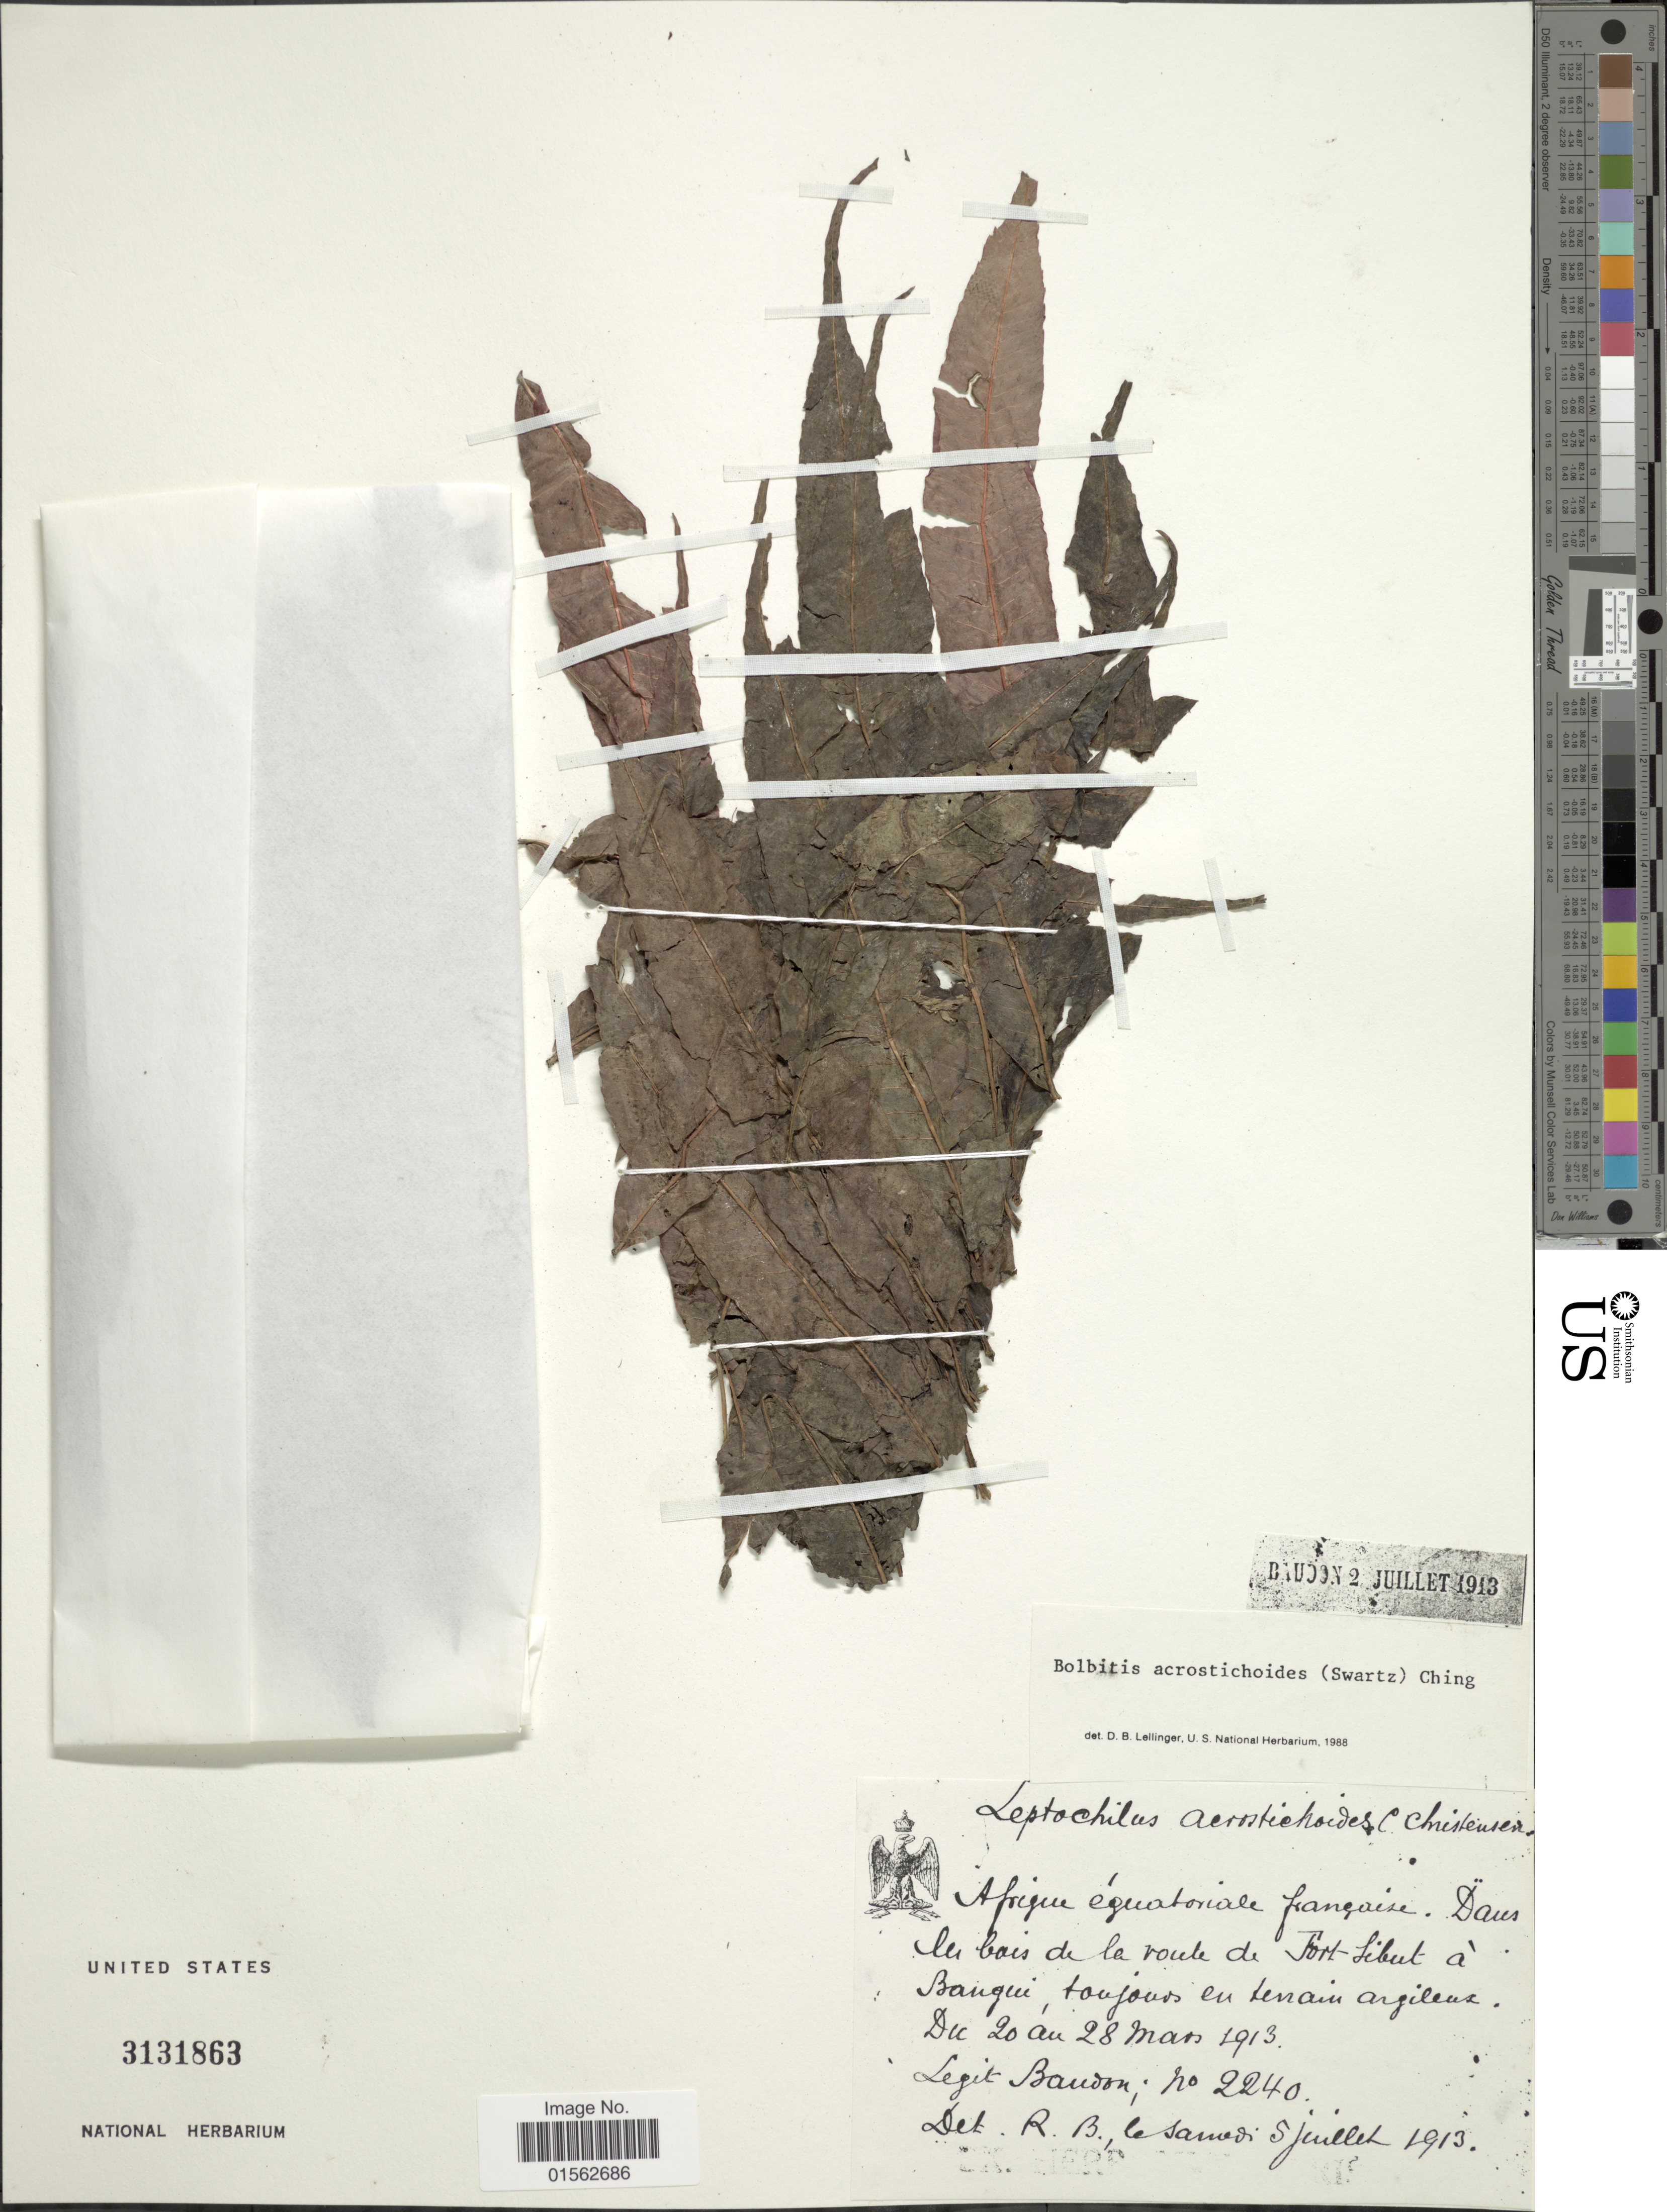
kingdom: Plantae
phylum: Tracheophyta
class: Polypodiopsida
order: Polypodiales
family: Dryopteridaceae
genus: Bolbitis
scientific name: Bolbitis acrostichoides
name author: (Hook.) Ching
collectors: Baudon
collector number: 2240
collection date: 1913-03-28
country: Central African Republic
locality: Dans les bois de la route de Fort Sibut a Bangui, toujours en terrain argileux.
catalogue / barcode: US 3131863